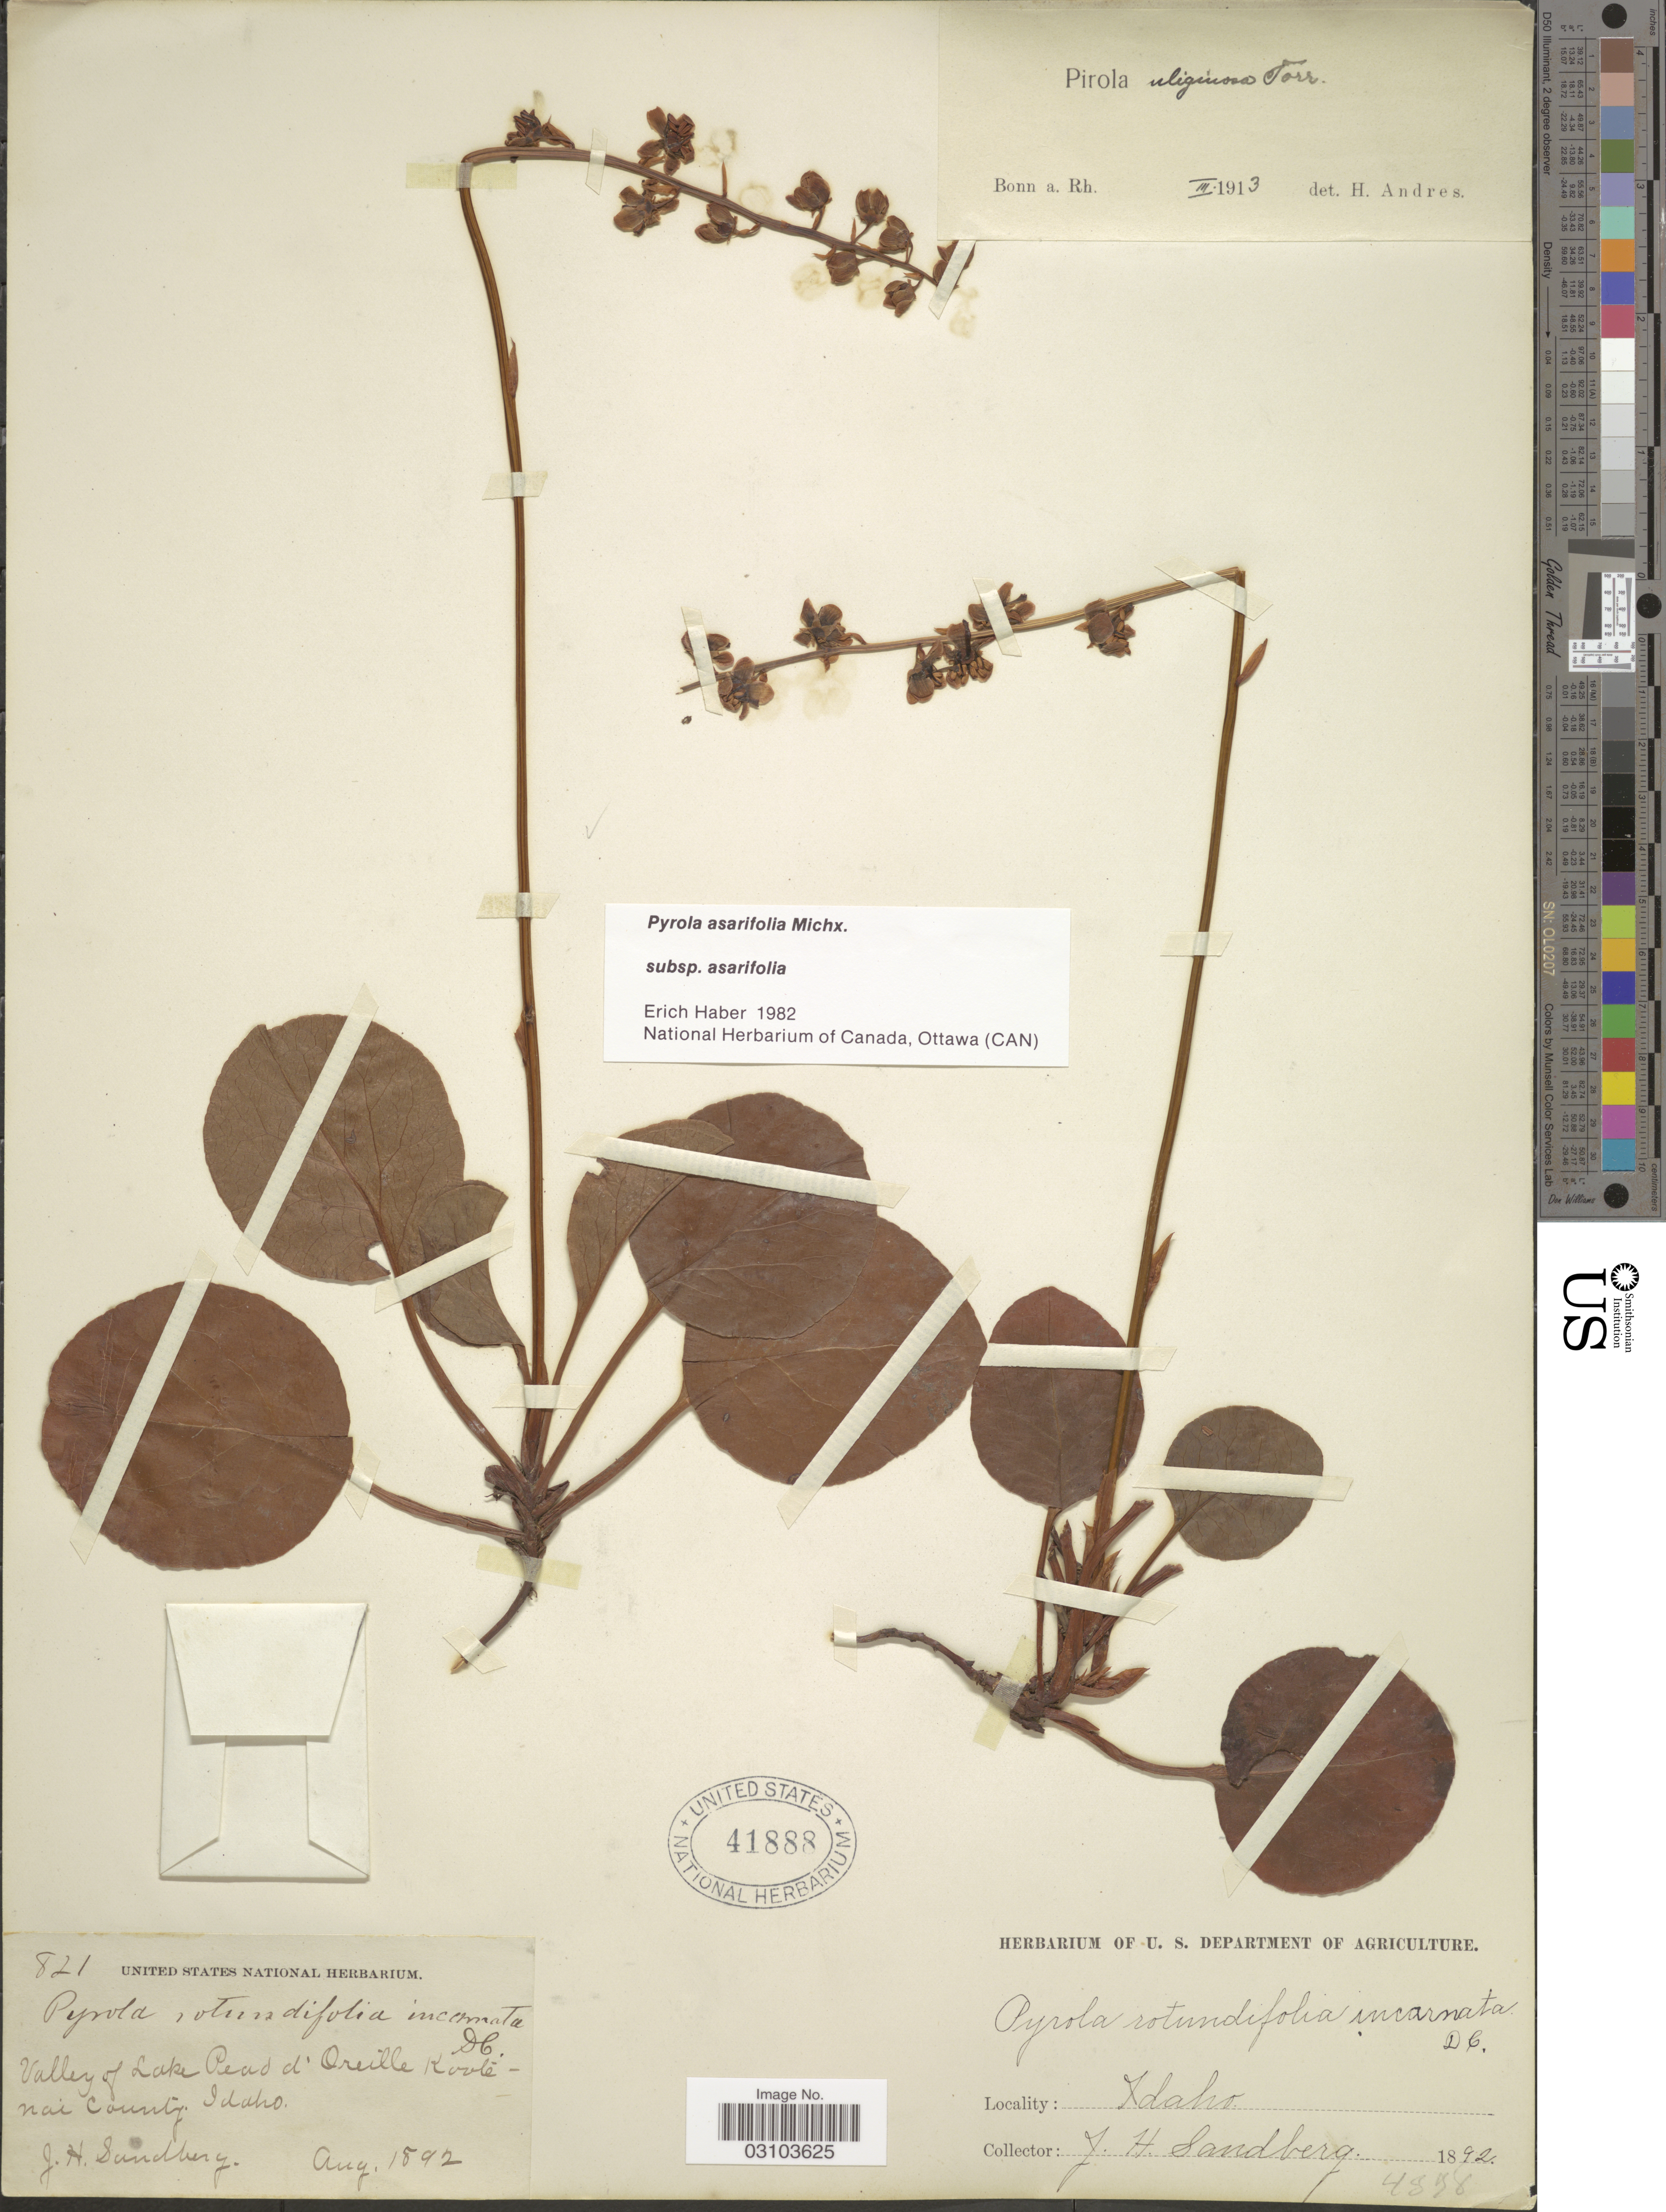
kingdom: Plantae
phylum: Tracheophyta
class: Magnoliopsida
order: Ericales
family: Ericaceae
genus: Pyrola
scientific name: Pyrola asarifolia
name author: Michx.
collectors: J. H. Sandberg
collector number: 821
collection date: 1892-08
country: United States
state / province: Idaho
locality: Valley of Lake Pead d' Oreille Koute-nai County.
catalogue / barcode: US 41888